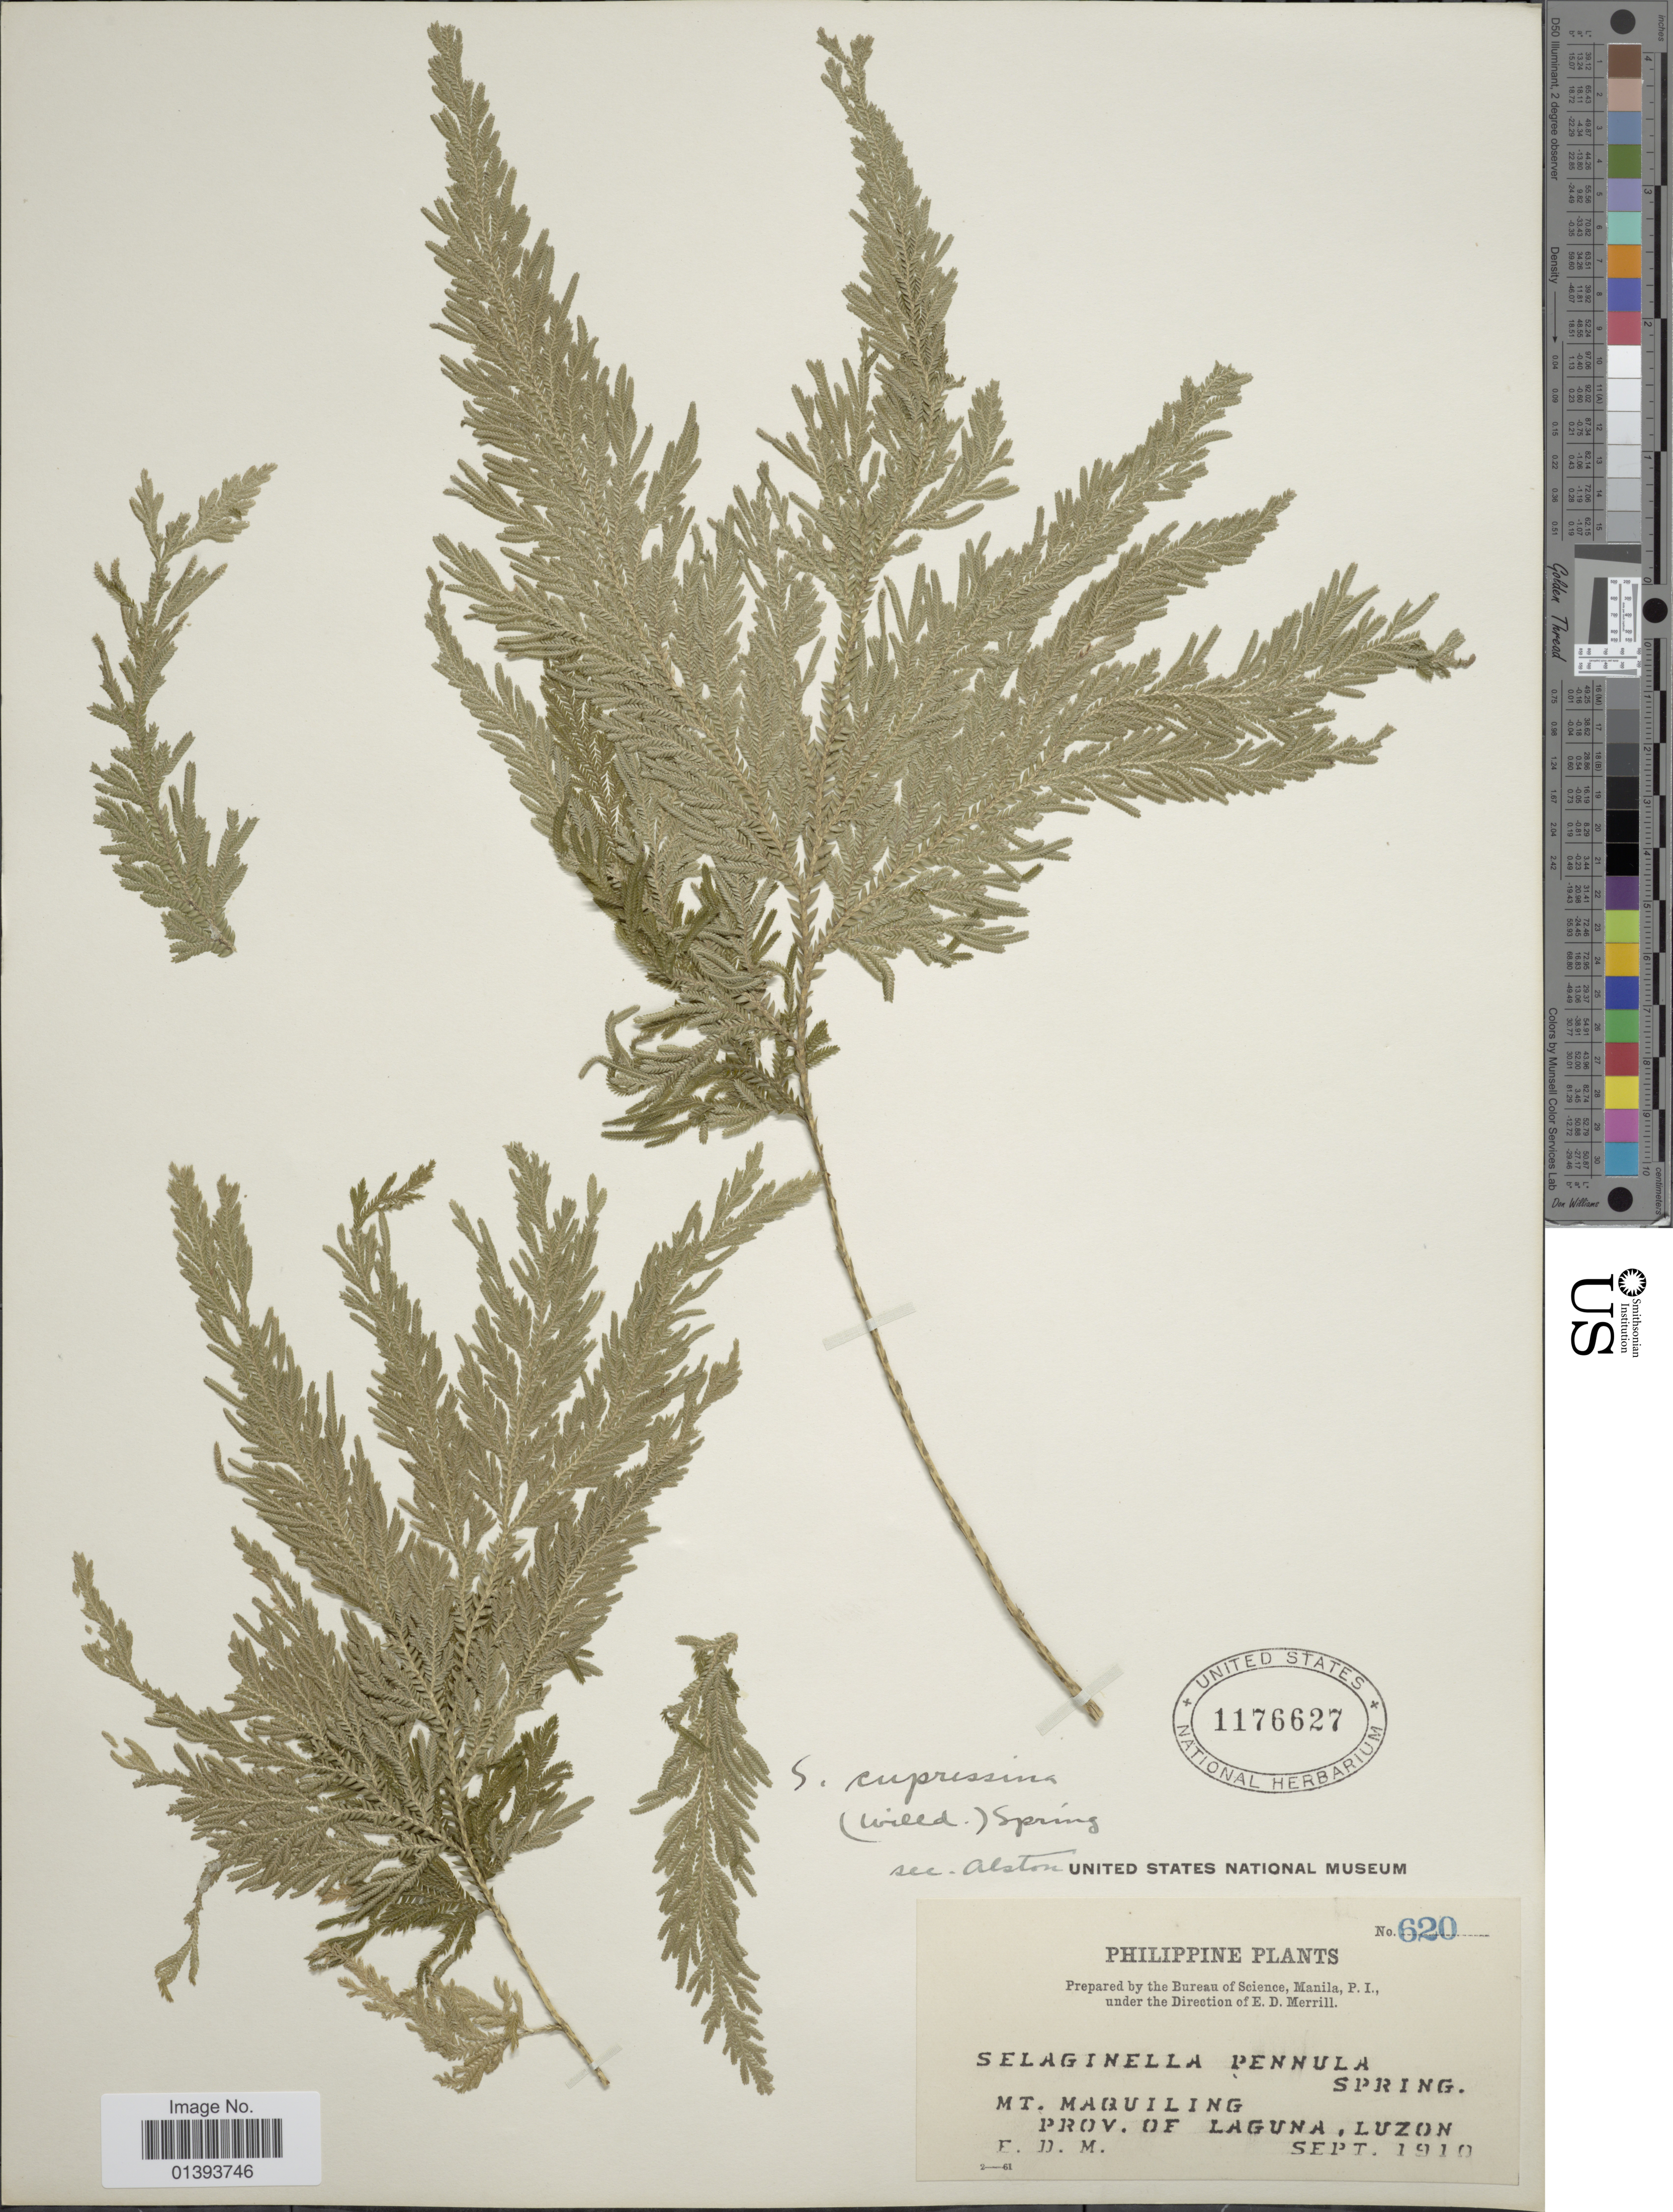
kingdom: Plantae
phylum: Tracheophyta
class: Lycopodiopsida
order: Selaginellales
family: Selaginellaceae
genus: Selaginella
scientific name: Selaginella cupressina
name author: (Willd.) Spring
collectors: E. D. Merrill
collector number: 620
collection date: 1910-09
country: Philippines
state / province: Central Luzon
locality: Mt. Maquilling, prov. of Laguna, Luzon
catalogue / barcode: US 1176627